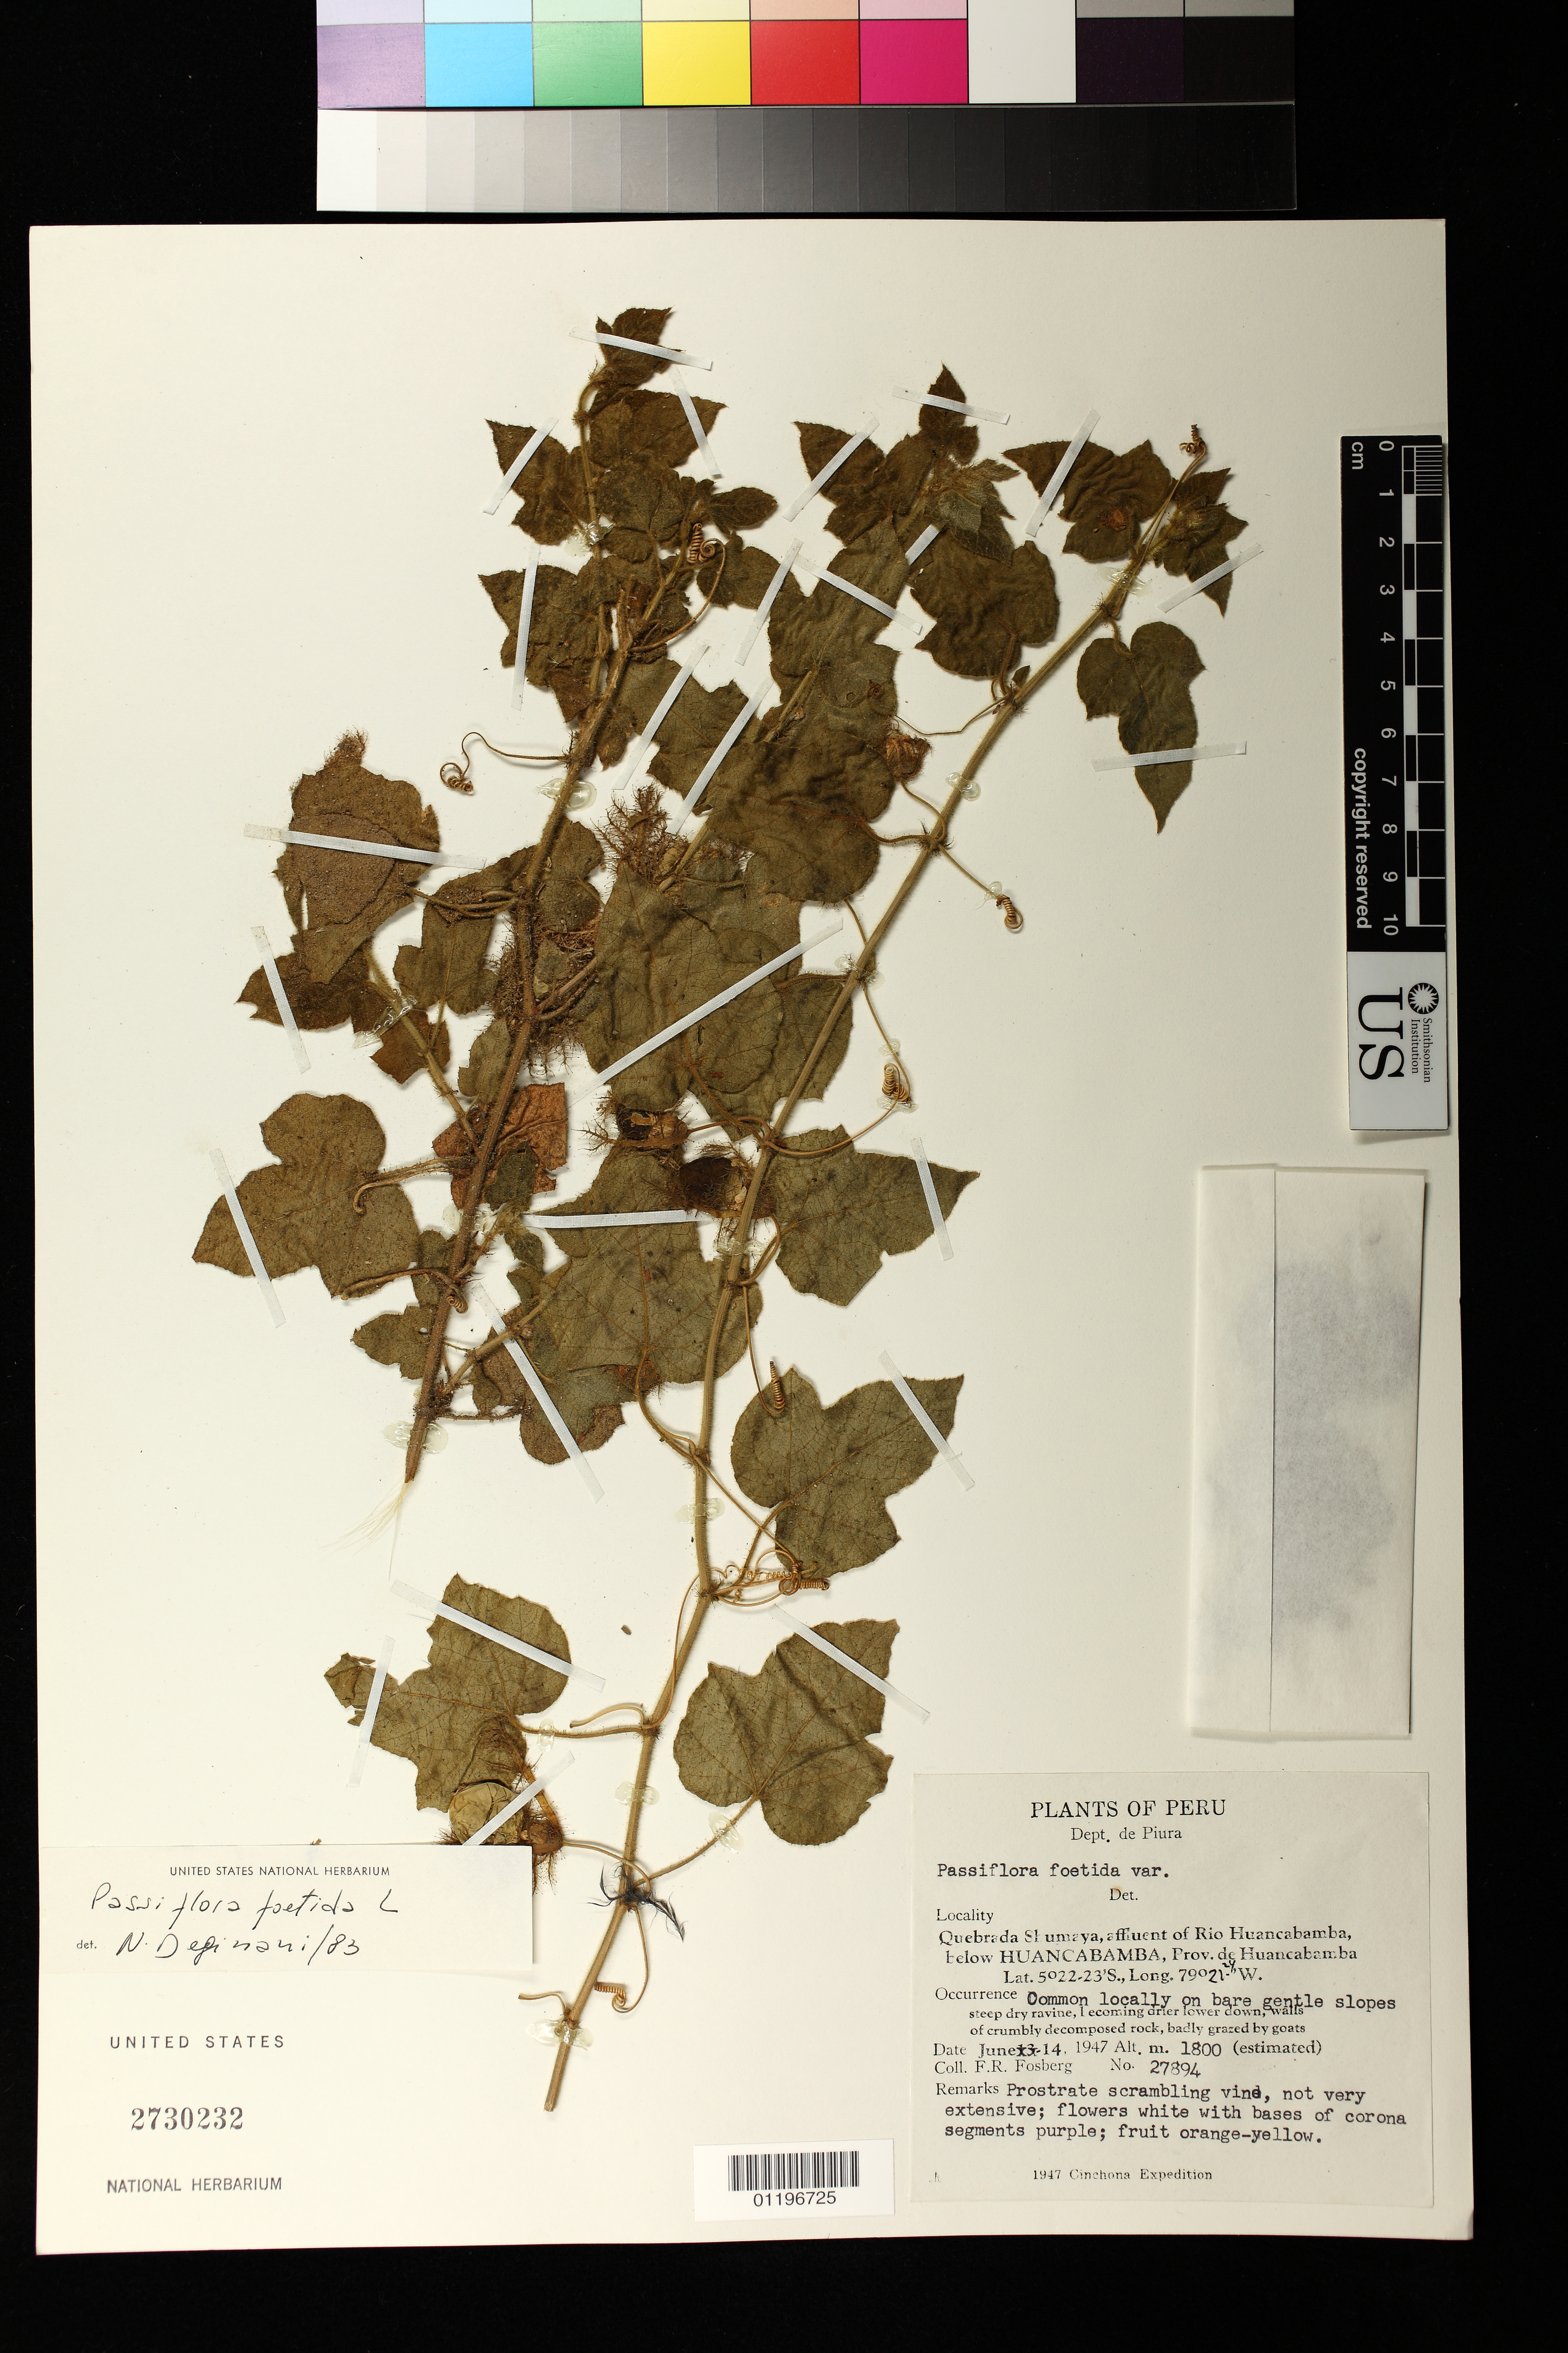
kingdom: Plantae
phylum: Tracheophyta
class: Magnoliopsida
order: Malpighiales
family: Passifloraceae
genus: Passiflora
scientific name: Passiflora foetida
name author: L.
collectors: F. R. Fosberg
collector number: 27894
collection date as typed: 14 Jun 1947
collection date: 1947-06-14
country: Peru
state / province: Piura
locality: Dept. de Piura. Quebrada Shumaya, affluent of Rio Huancabamba, below Huancabamba, Prov. de Huancabamba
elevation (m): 1800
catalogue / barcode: US 2730232